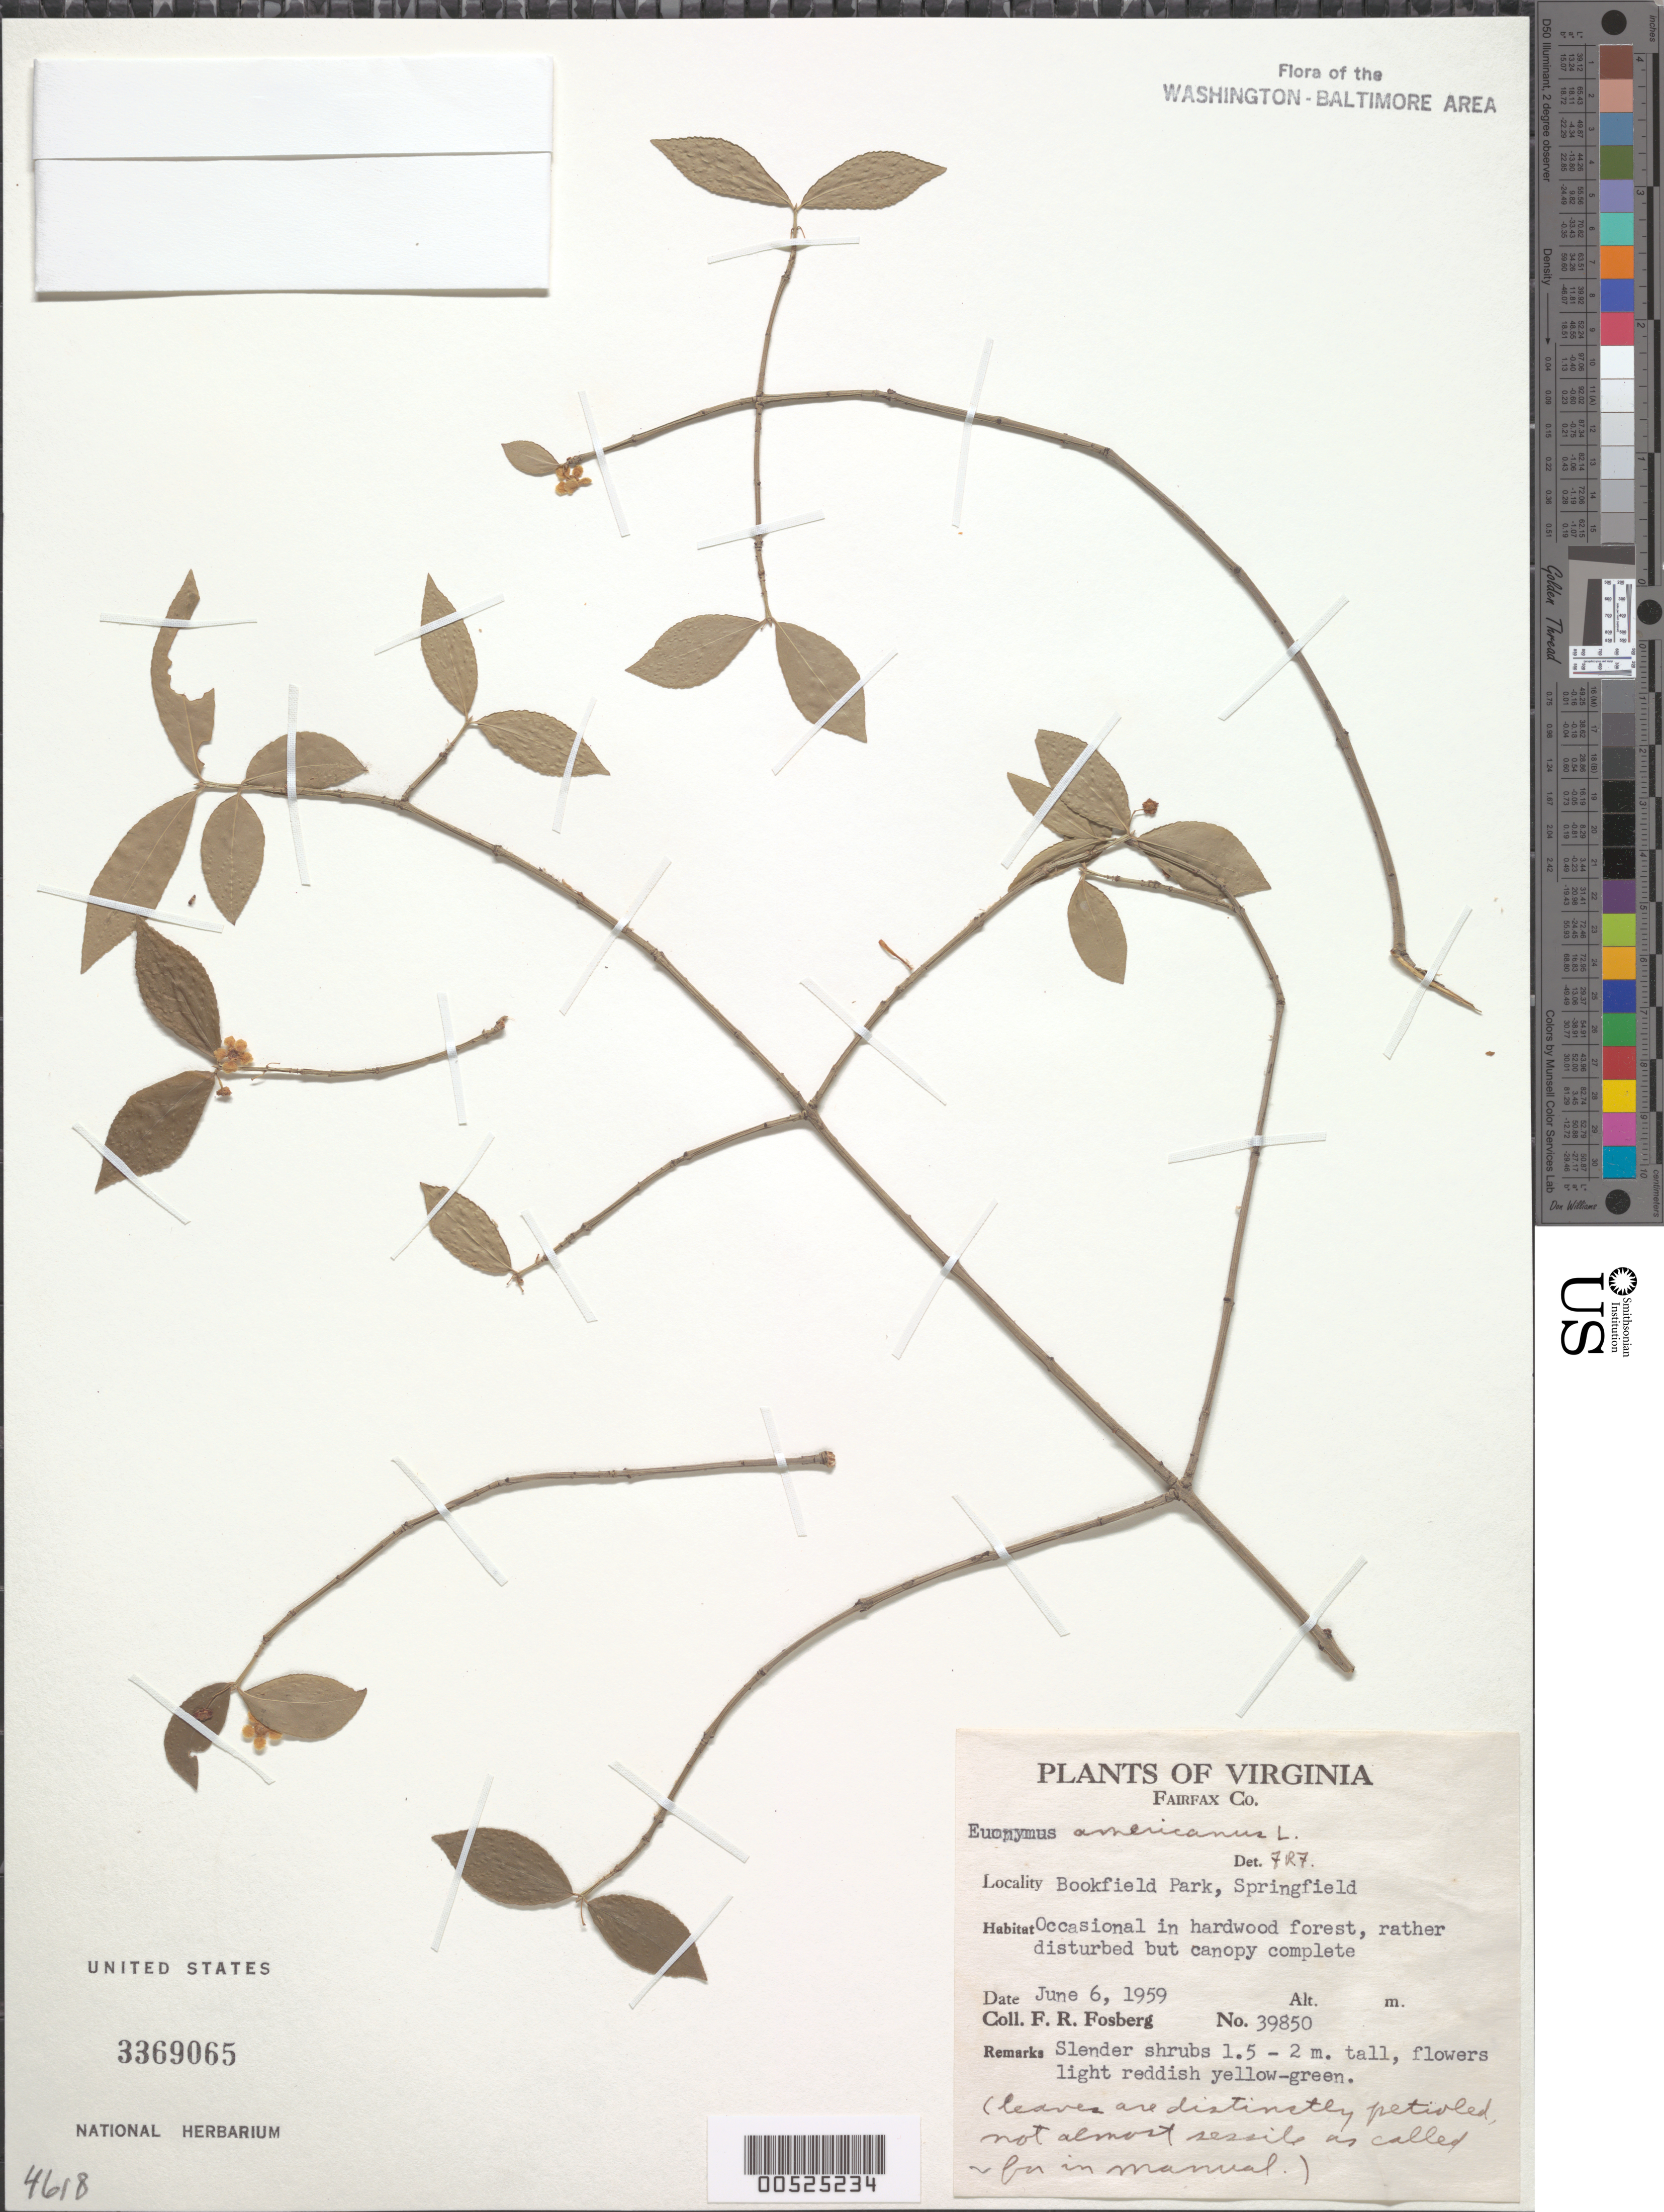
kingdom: Plantae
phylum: Tracheophyta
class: Magnoliopsida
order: Celastrales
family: Celastraceae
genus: Euonymus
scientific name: Euonymus americanus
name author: L.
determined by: Fosberg, F. R.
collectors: F. R. Fosberg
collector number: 39850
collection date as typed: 06 Jun 1959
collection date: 1959-06-06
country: United States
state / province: Virginia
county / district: Fairfax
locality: Bookfield Park, Springfield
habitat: Occasional in hardwood forest, rather disturbed but canopy complete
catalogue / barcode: US 3369065